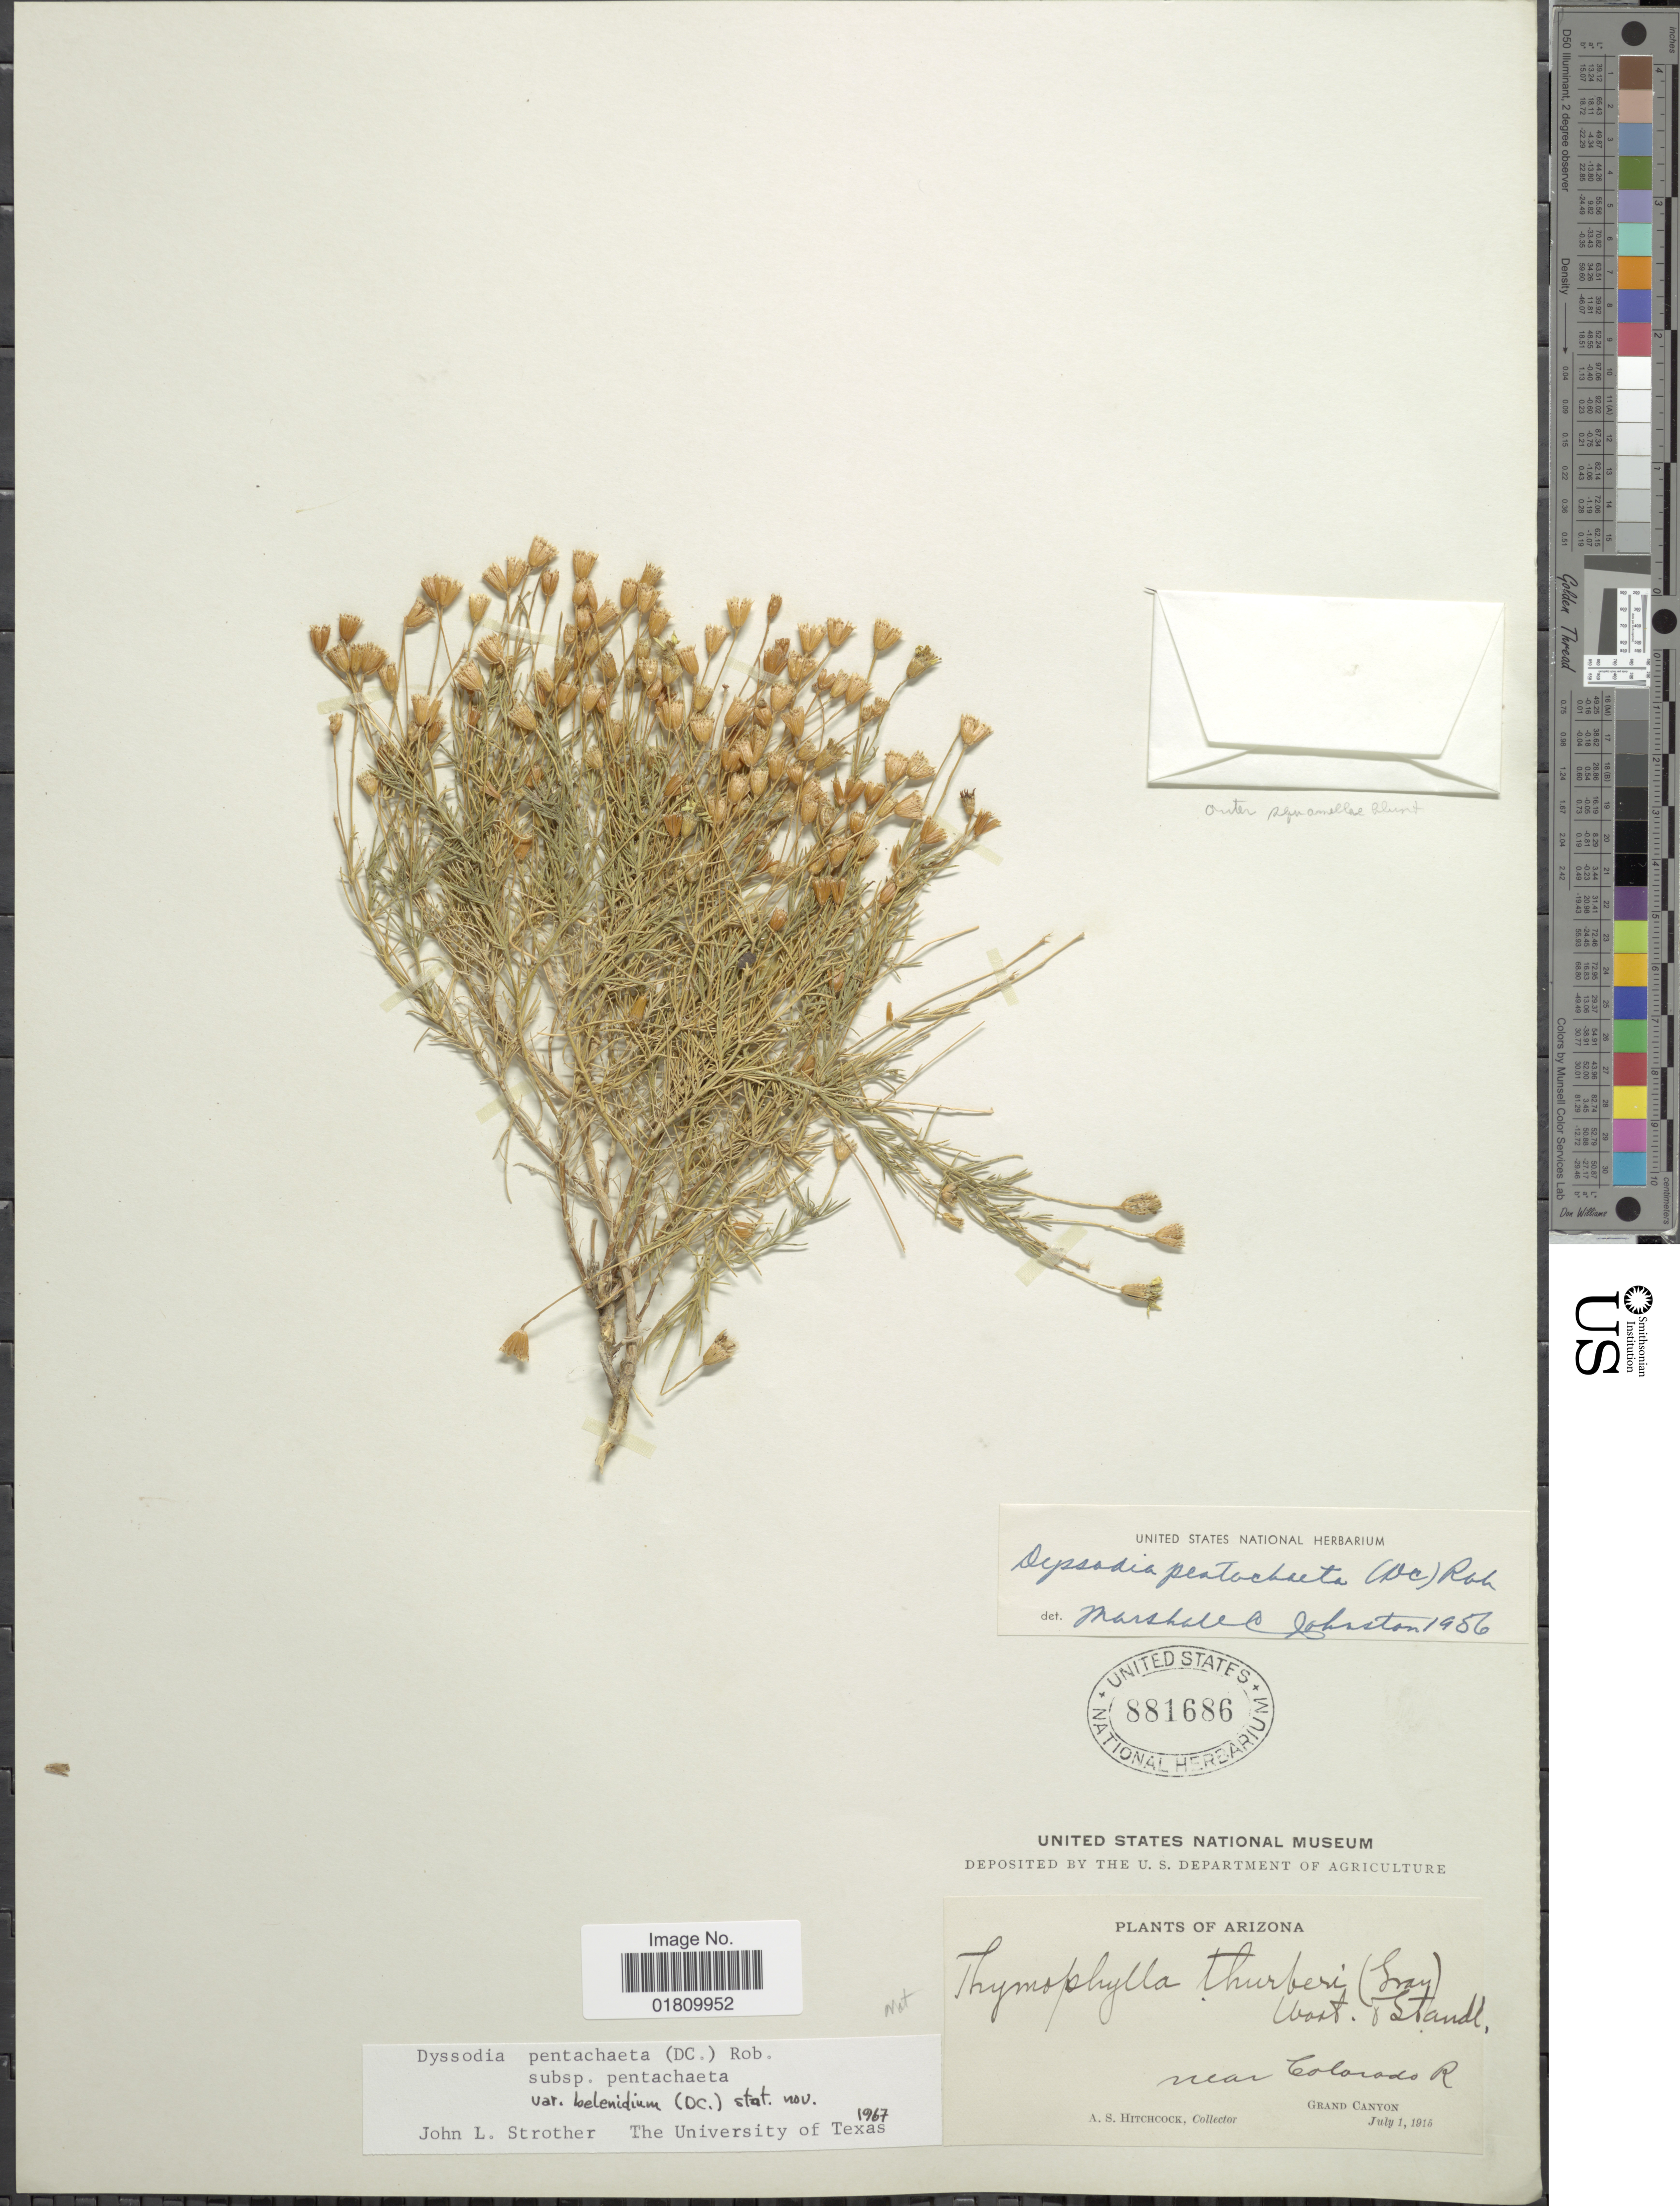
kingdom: Plantae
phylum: Tracheophyta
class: Magnoliopsida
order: Asterales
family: Asteraceae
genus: Thymophylla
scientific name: Thymophylla pentachaeta var. belenidium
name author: (DC.) Strother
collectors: A. S. Hitchcock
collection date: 1915-07-01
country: United States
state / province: Arizona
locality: Near Colorado R., Grand Canyon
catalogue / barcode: US 881686